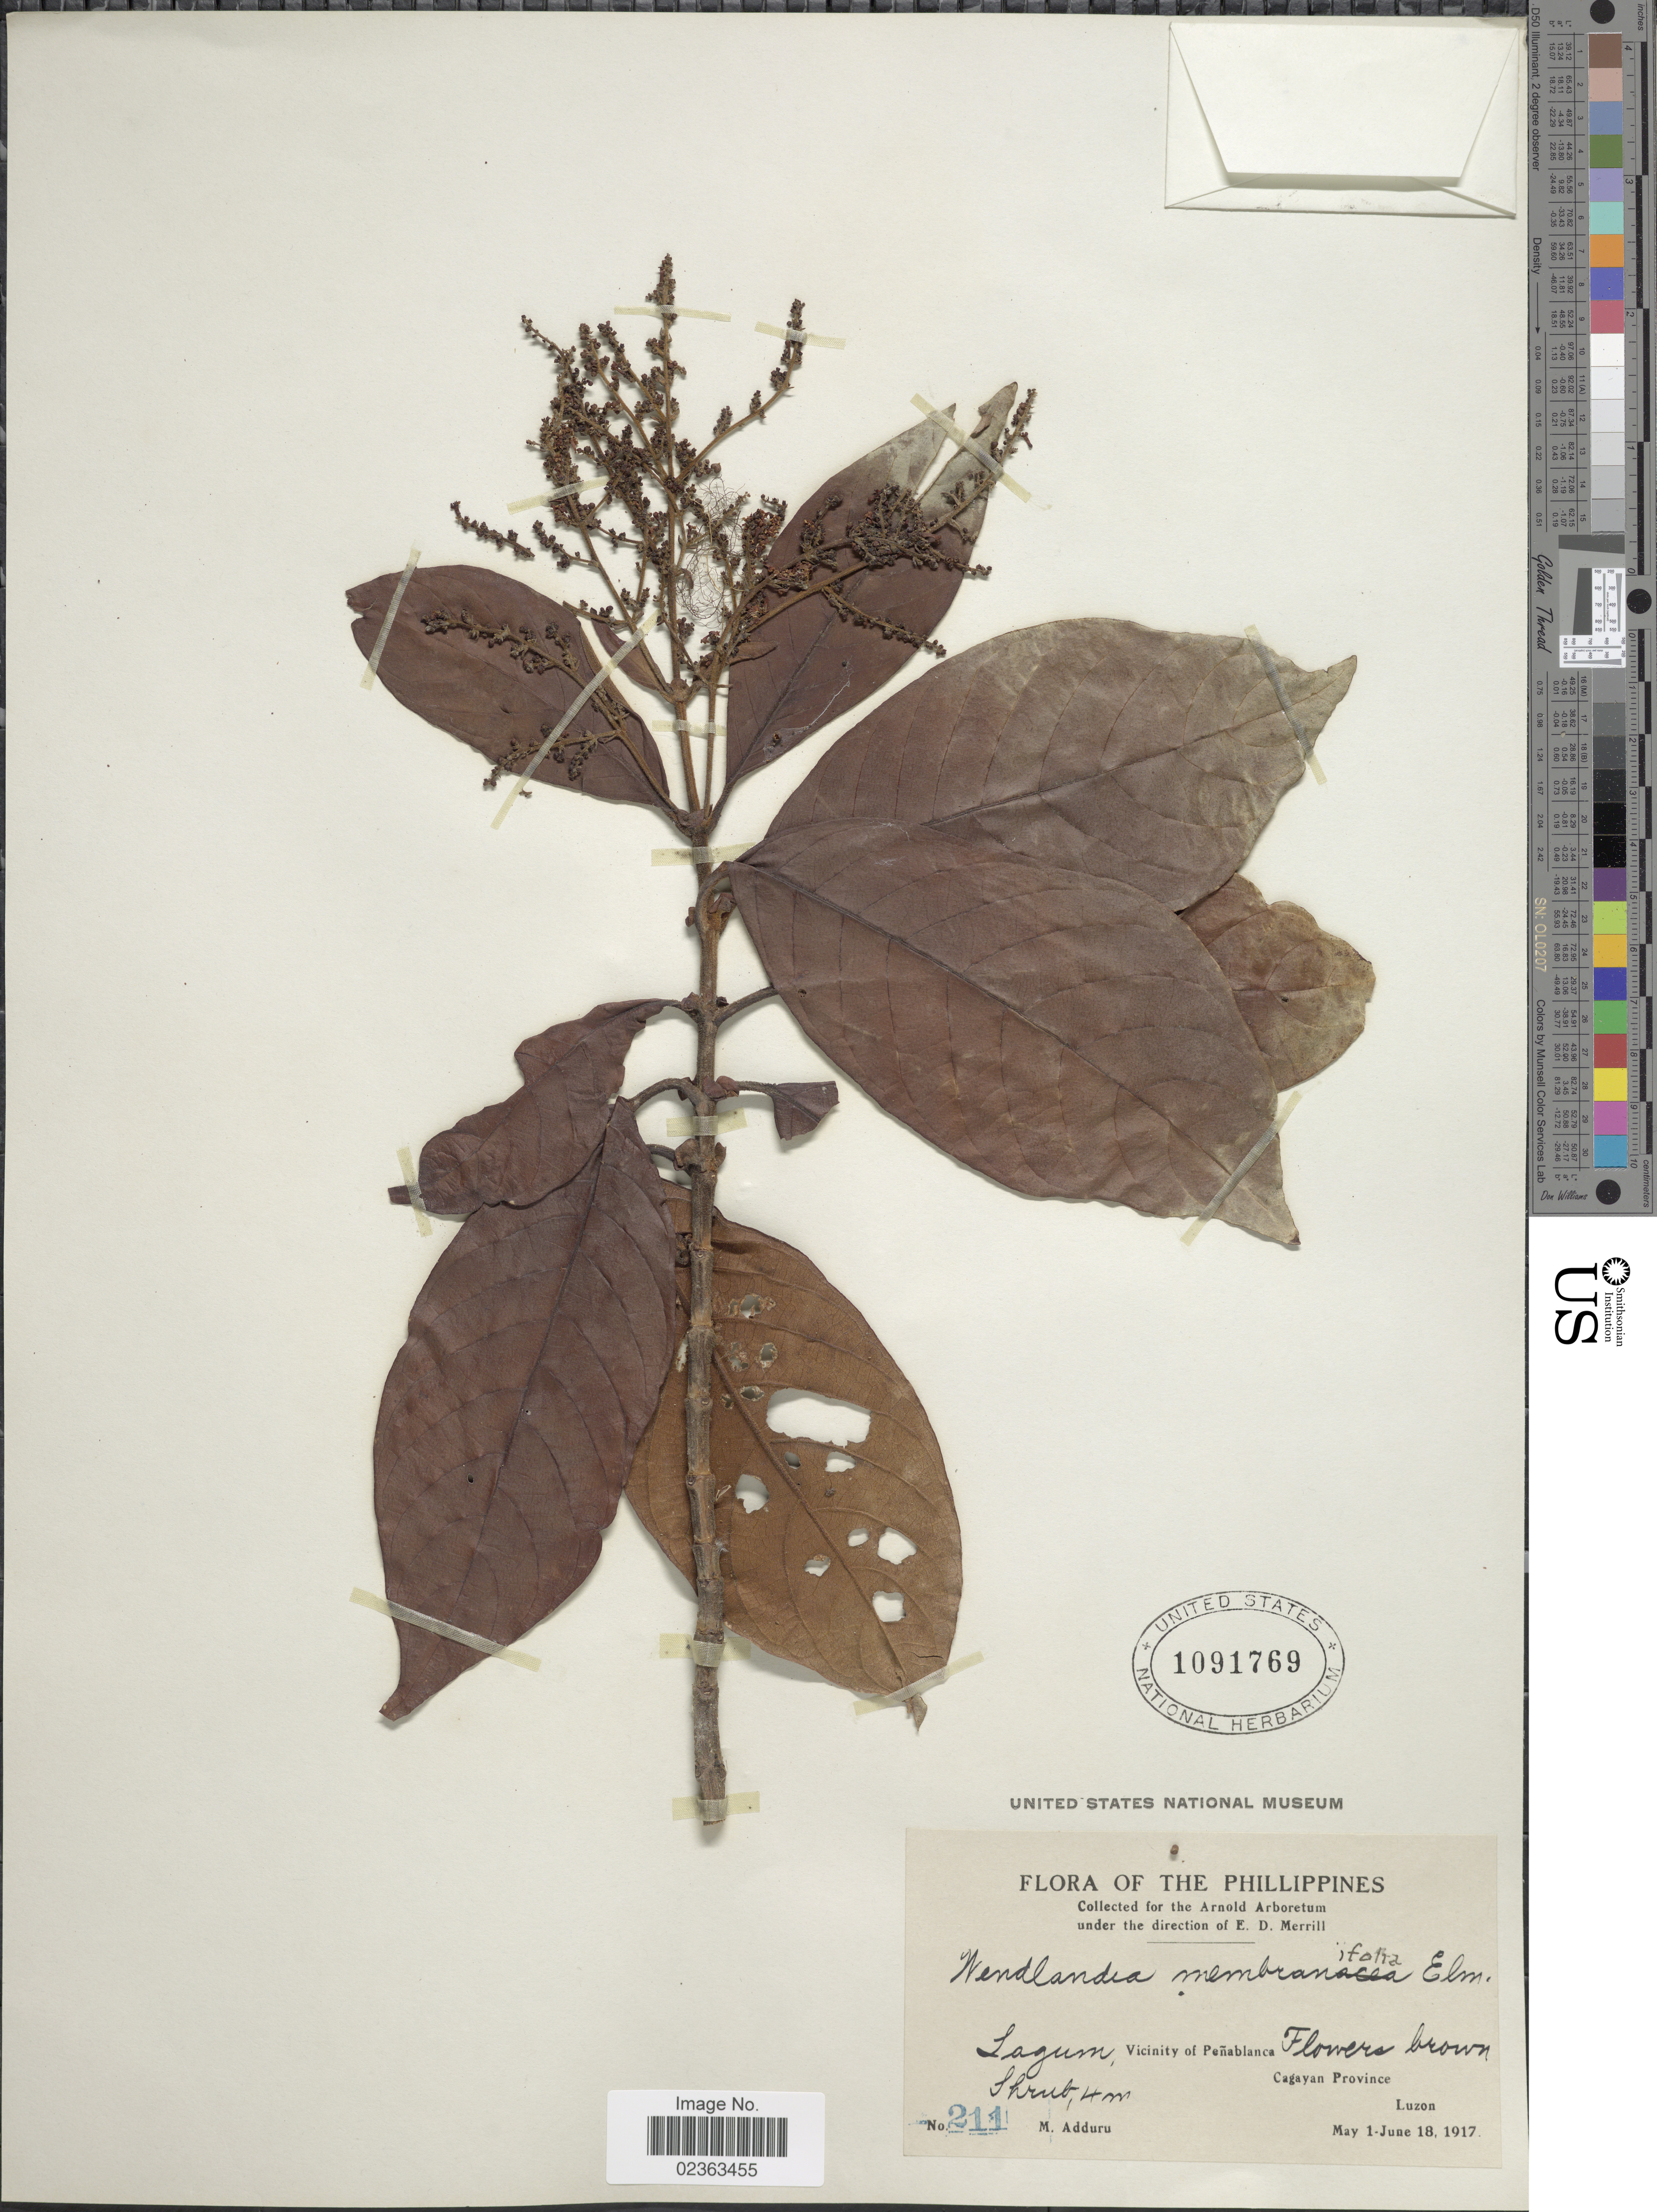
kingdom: Plantae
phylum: Tracheophyta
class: Magnoliopsida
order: Gentianales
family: Rubiaceae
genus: Wendlandia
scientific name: Wendlandia membranifolia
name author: Elmer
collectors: M. Adduru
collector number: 211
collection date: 1917-05-01/1917-06-18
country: Philippines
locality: Lagum, Vicinity of Penablanca, Cagayan Province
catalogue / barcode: US 1091769